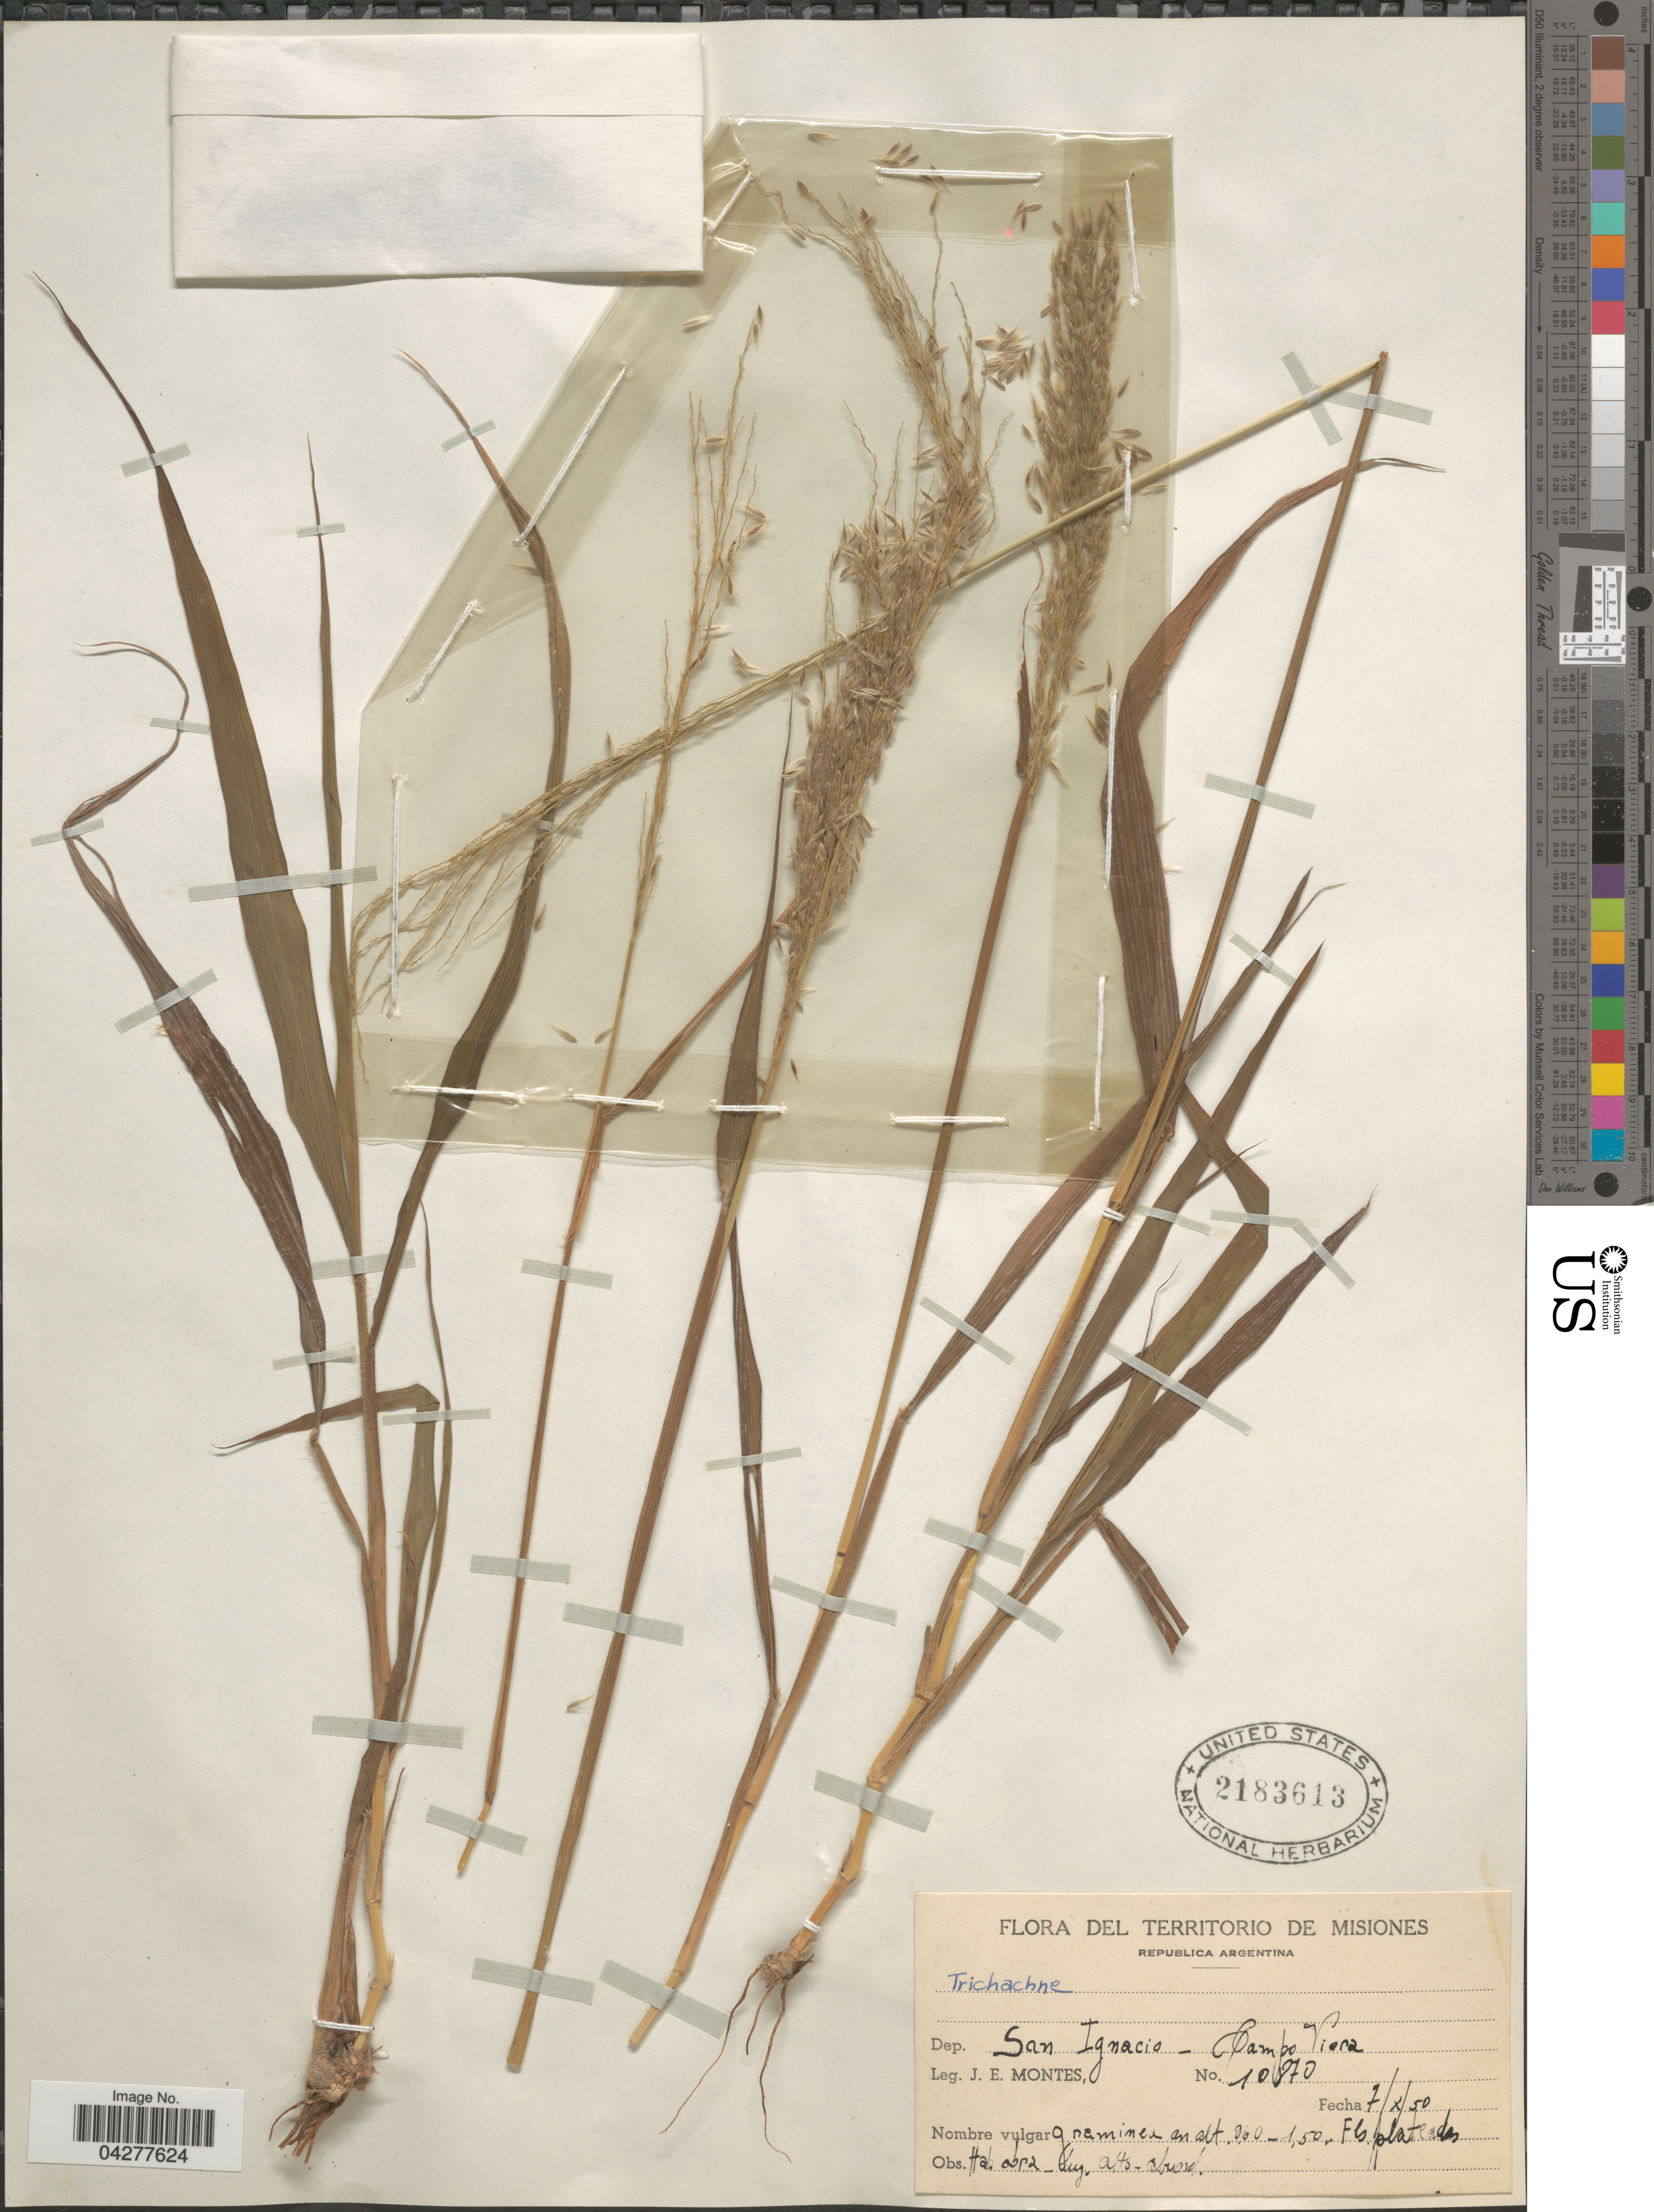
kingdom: Plantae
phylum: Tracheophyta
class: Liliopsida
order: Poales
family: Poaceae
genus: Digitaria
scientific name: Digitaria sp.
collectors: J. E. Montes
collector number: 10870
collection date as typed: Transcribed d/m/y: 7/10/50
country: Argentina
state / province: Misiones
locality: Territorio de Misiones. Republica Argentina. Dep. San Ignacio - Campo Viera.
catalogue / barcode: US 2183613